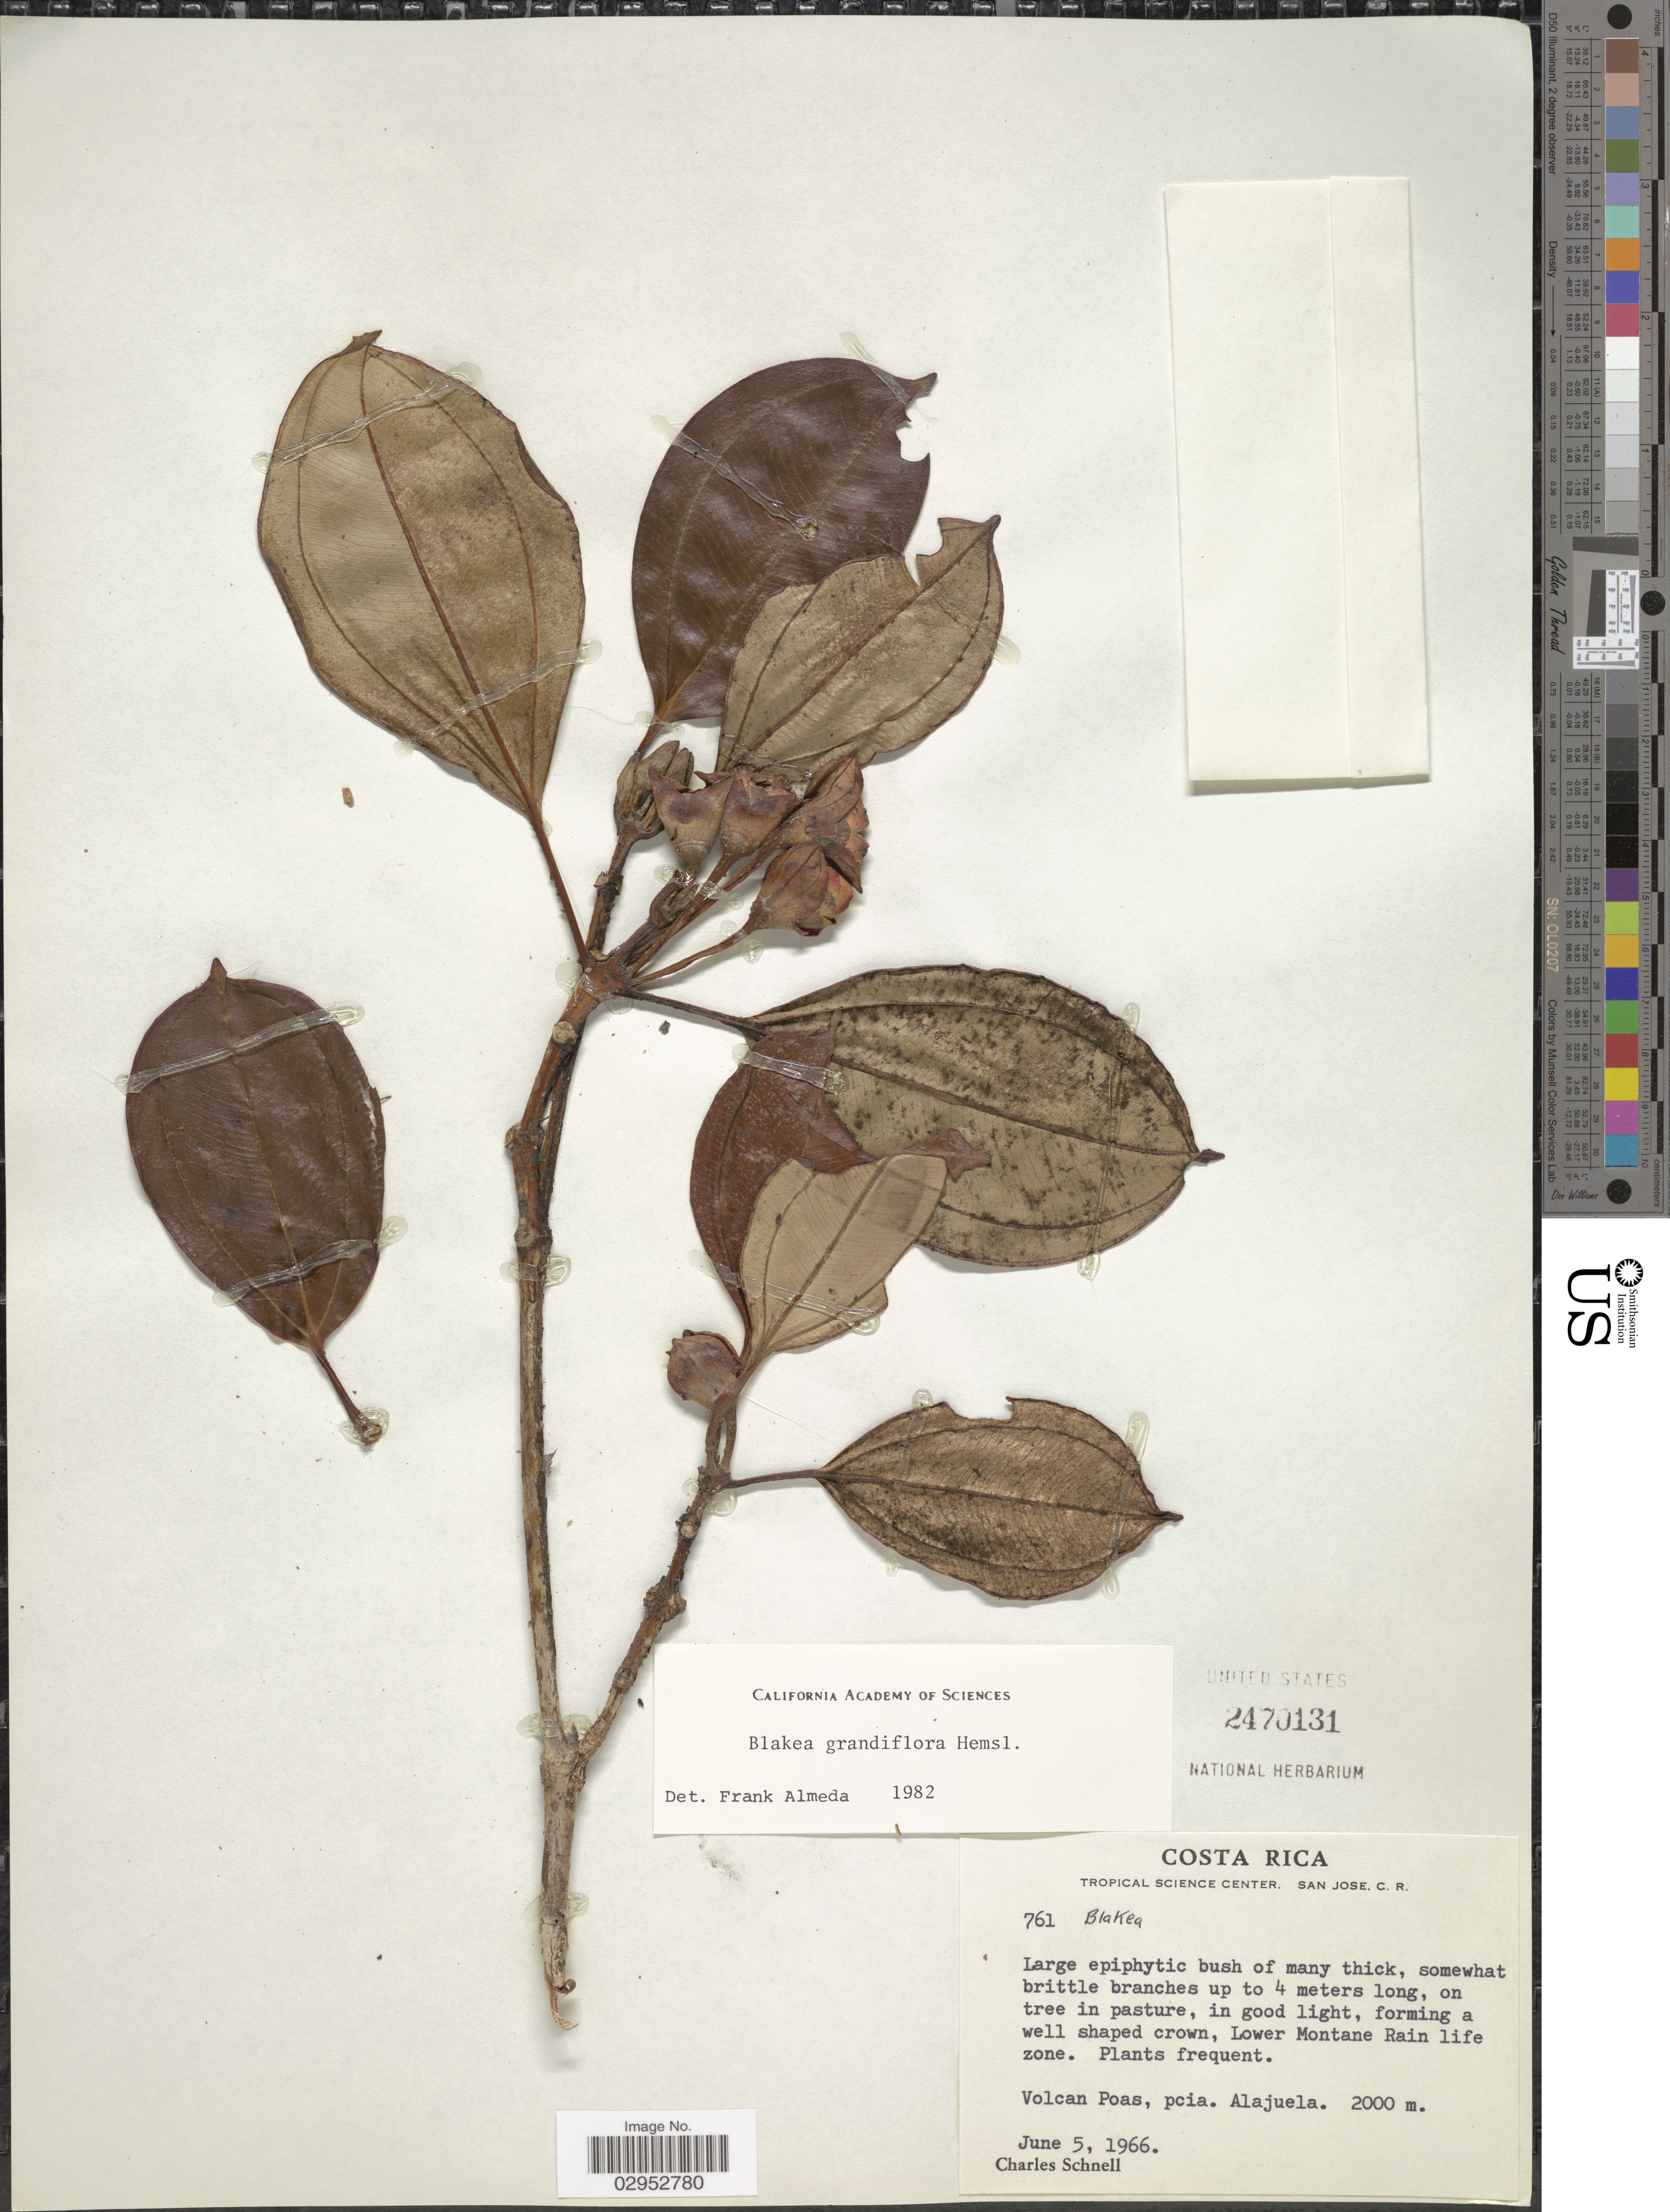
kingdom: Plantae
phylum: Tracheophyta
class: Magnoliopsida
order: Myrtales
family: Melastomataceae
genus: Blakea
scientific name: Blakea grandiflora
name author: Hemsl.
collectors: C. Schnell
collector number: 761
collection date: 1966-06-05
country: Costa Rica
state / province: Alajuela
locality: Lower Montane Rain life zone. Volcan Poas, pcia. Alajuela.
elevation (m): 2000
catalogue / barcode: US 2470131